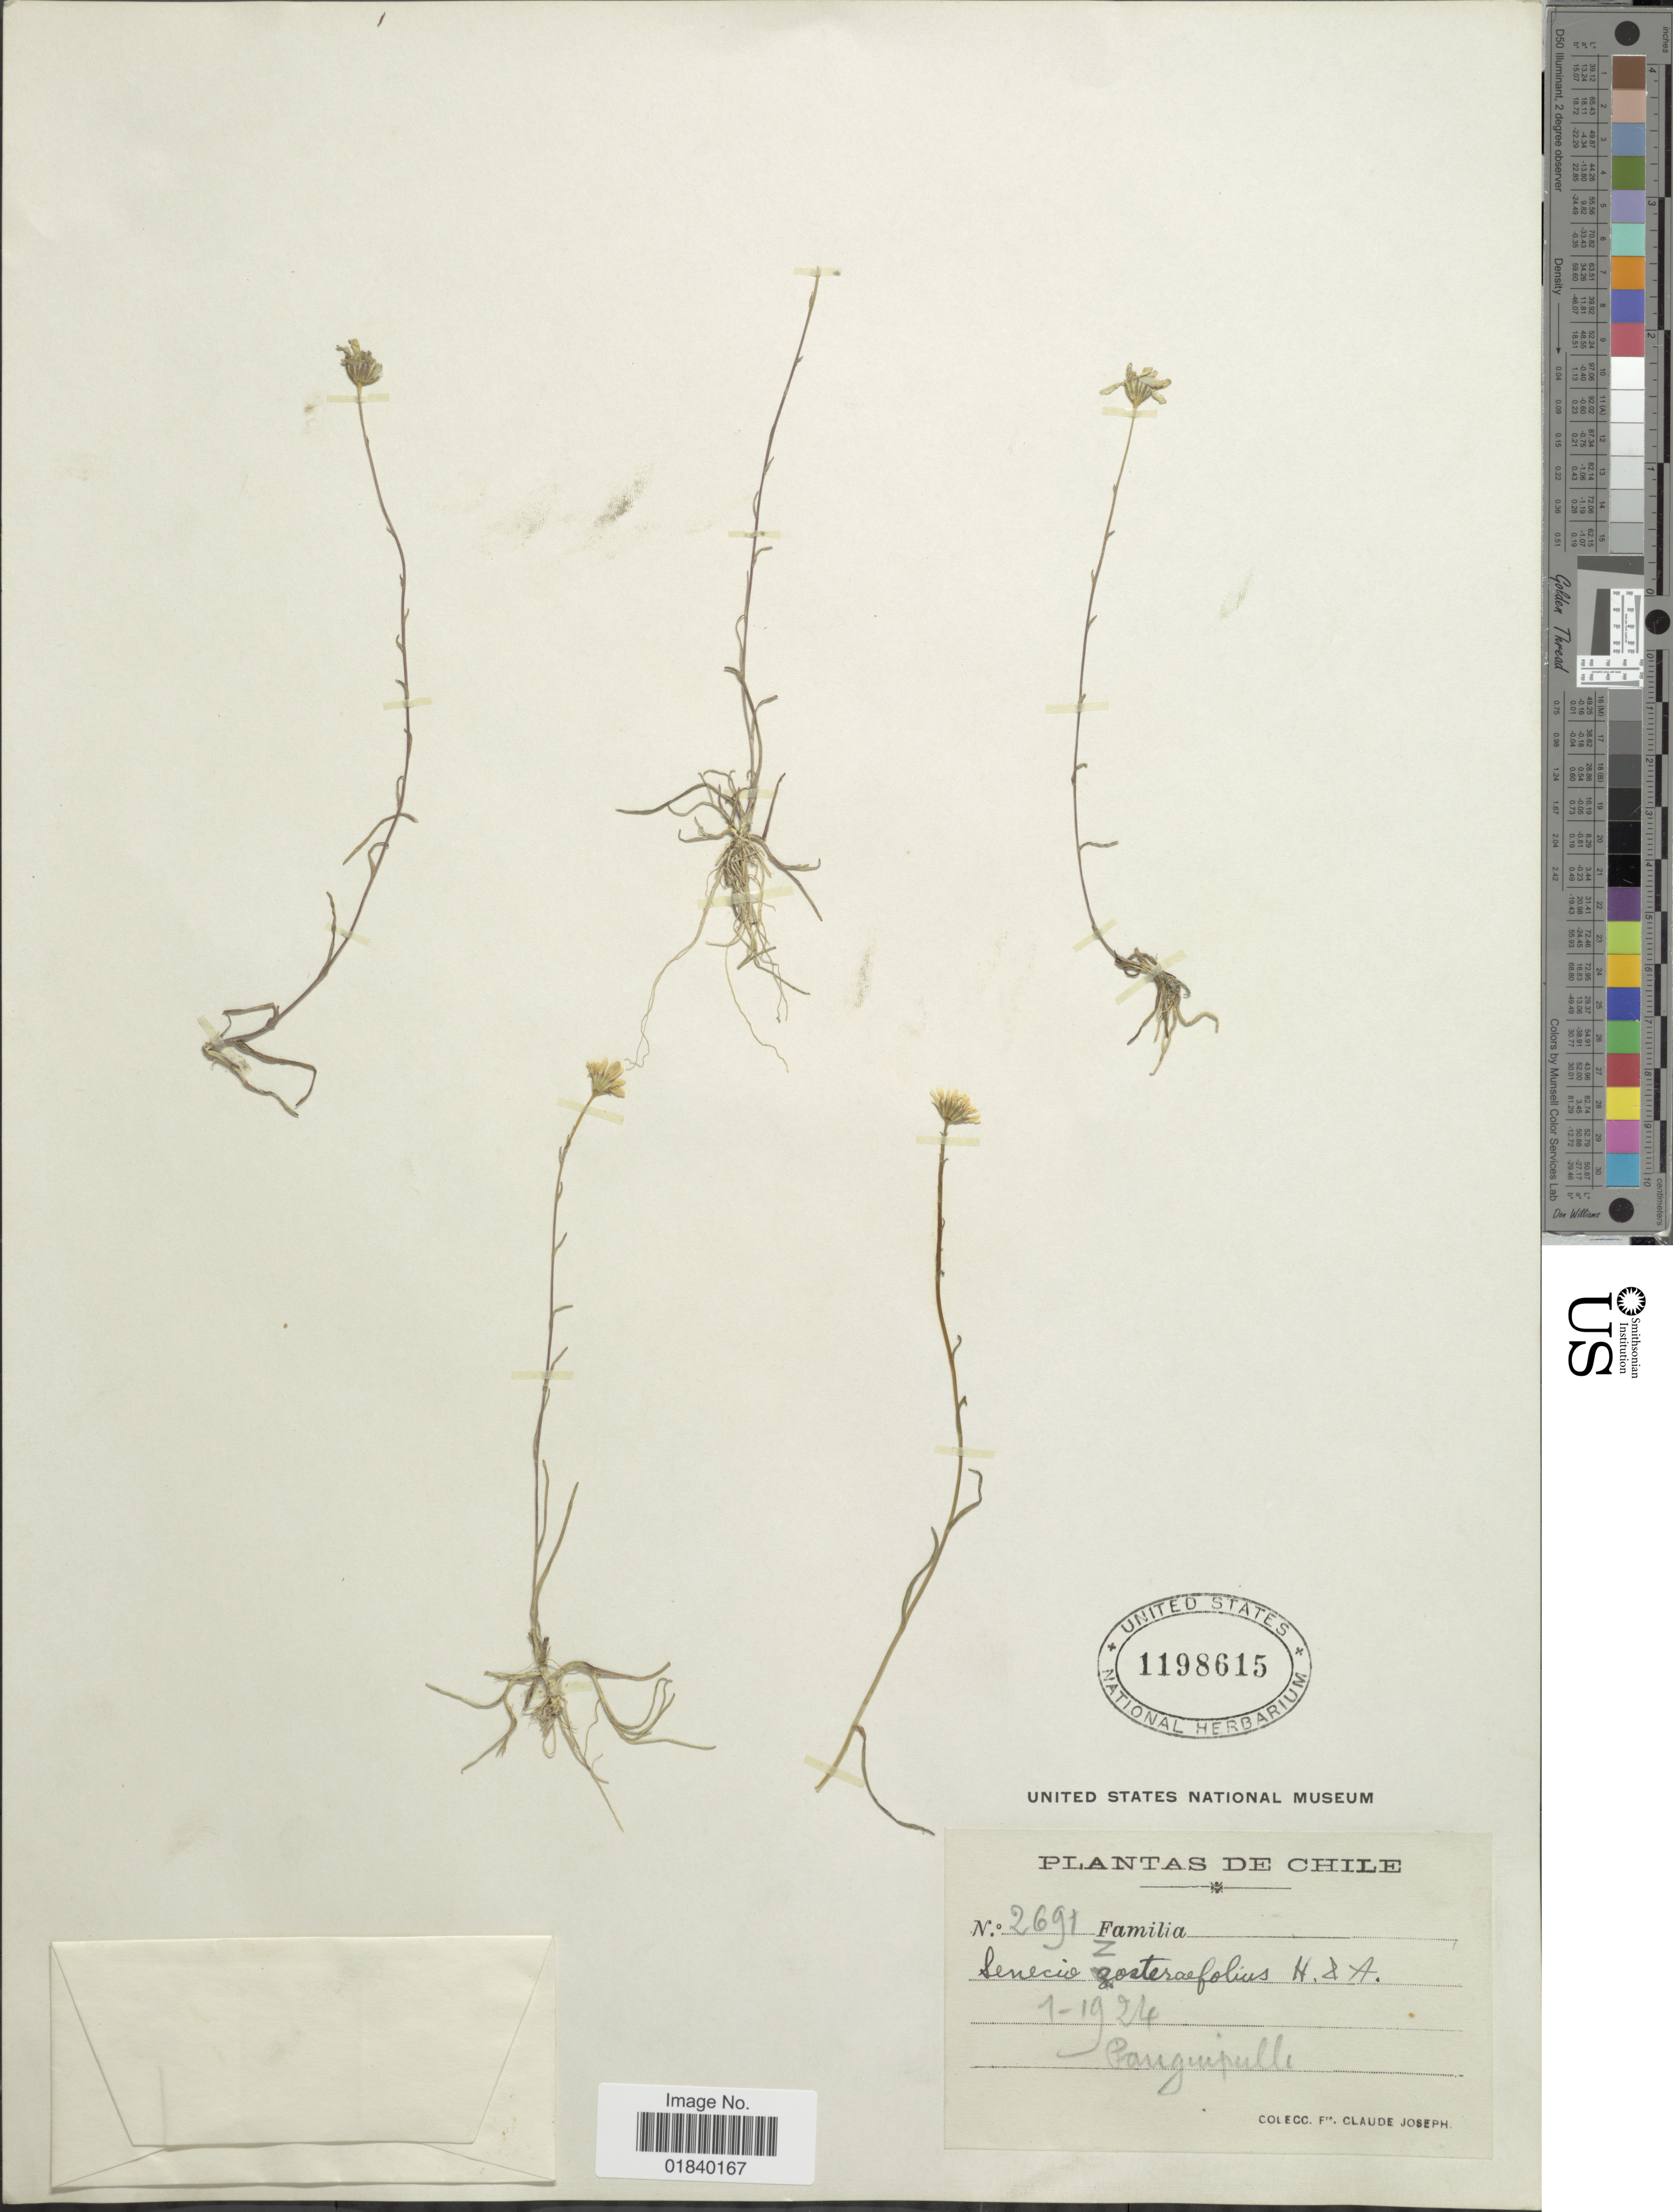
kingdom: Plantae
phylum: Tracheophyta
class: Magnoliopsida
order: Asterales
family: Asteraceae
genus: Senecio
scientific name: Senecio zosterifolius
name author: Hook. & Arn.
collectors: Bro. Claude-Joseph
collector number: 2691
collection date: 1924-01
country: Chile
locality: Panguipulli.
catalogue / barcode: US 1198615